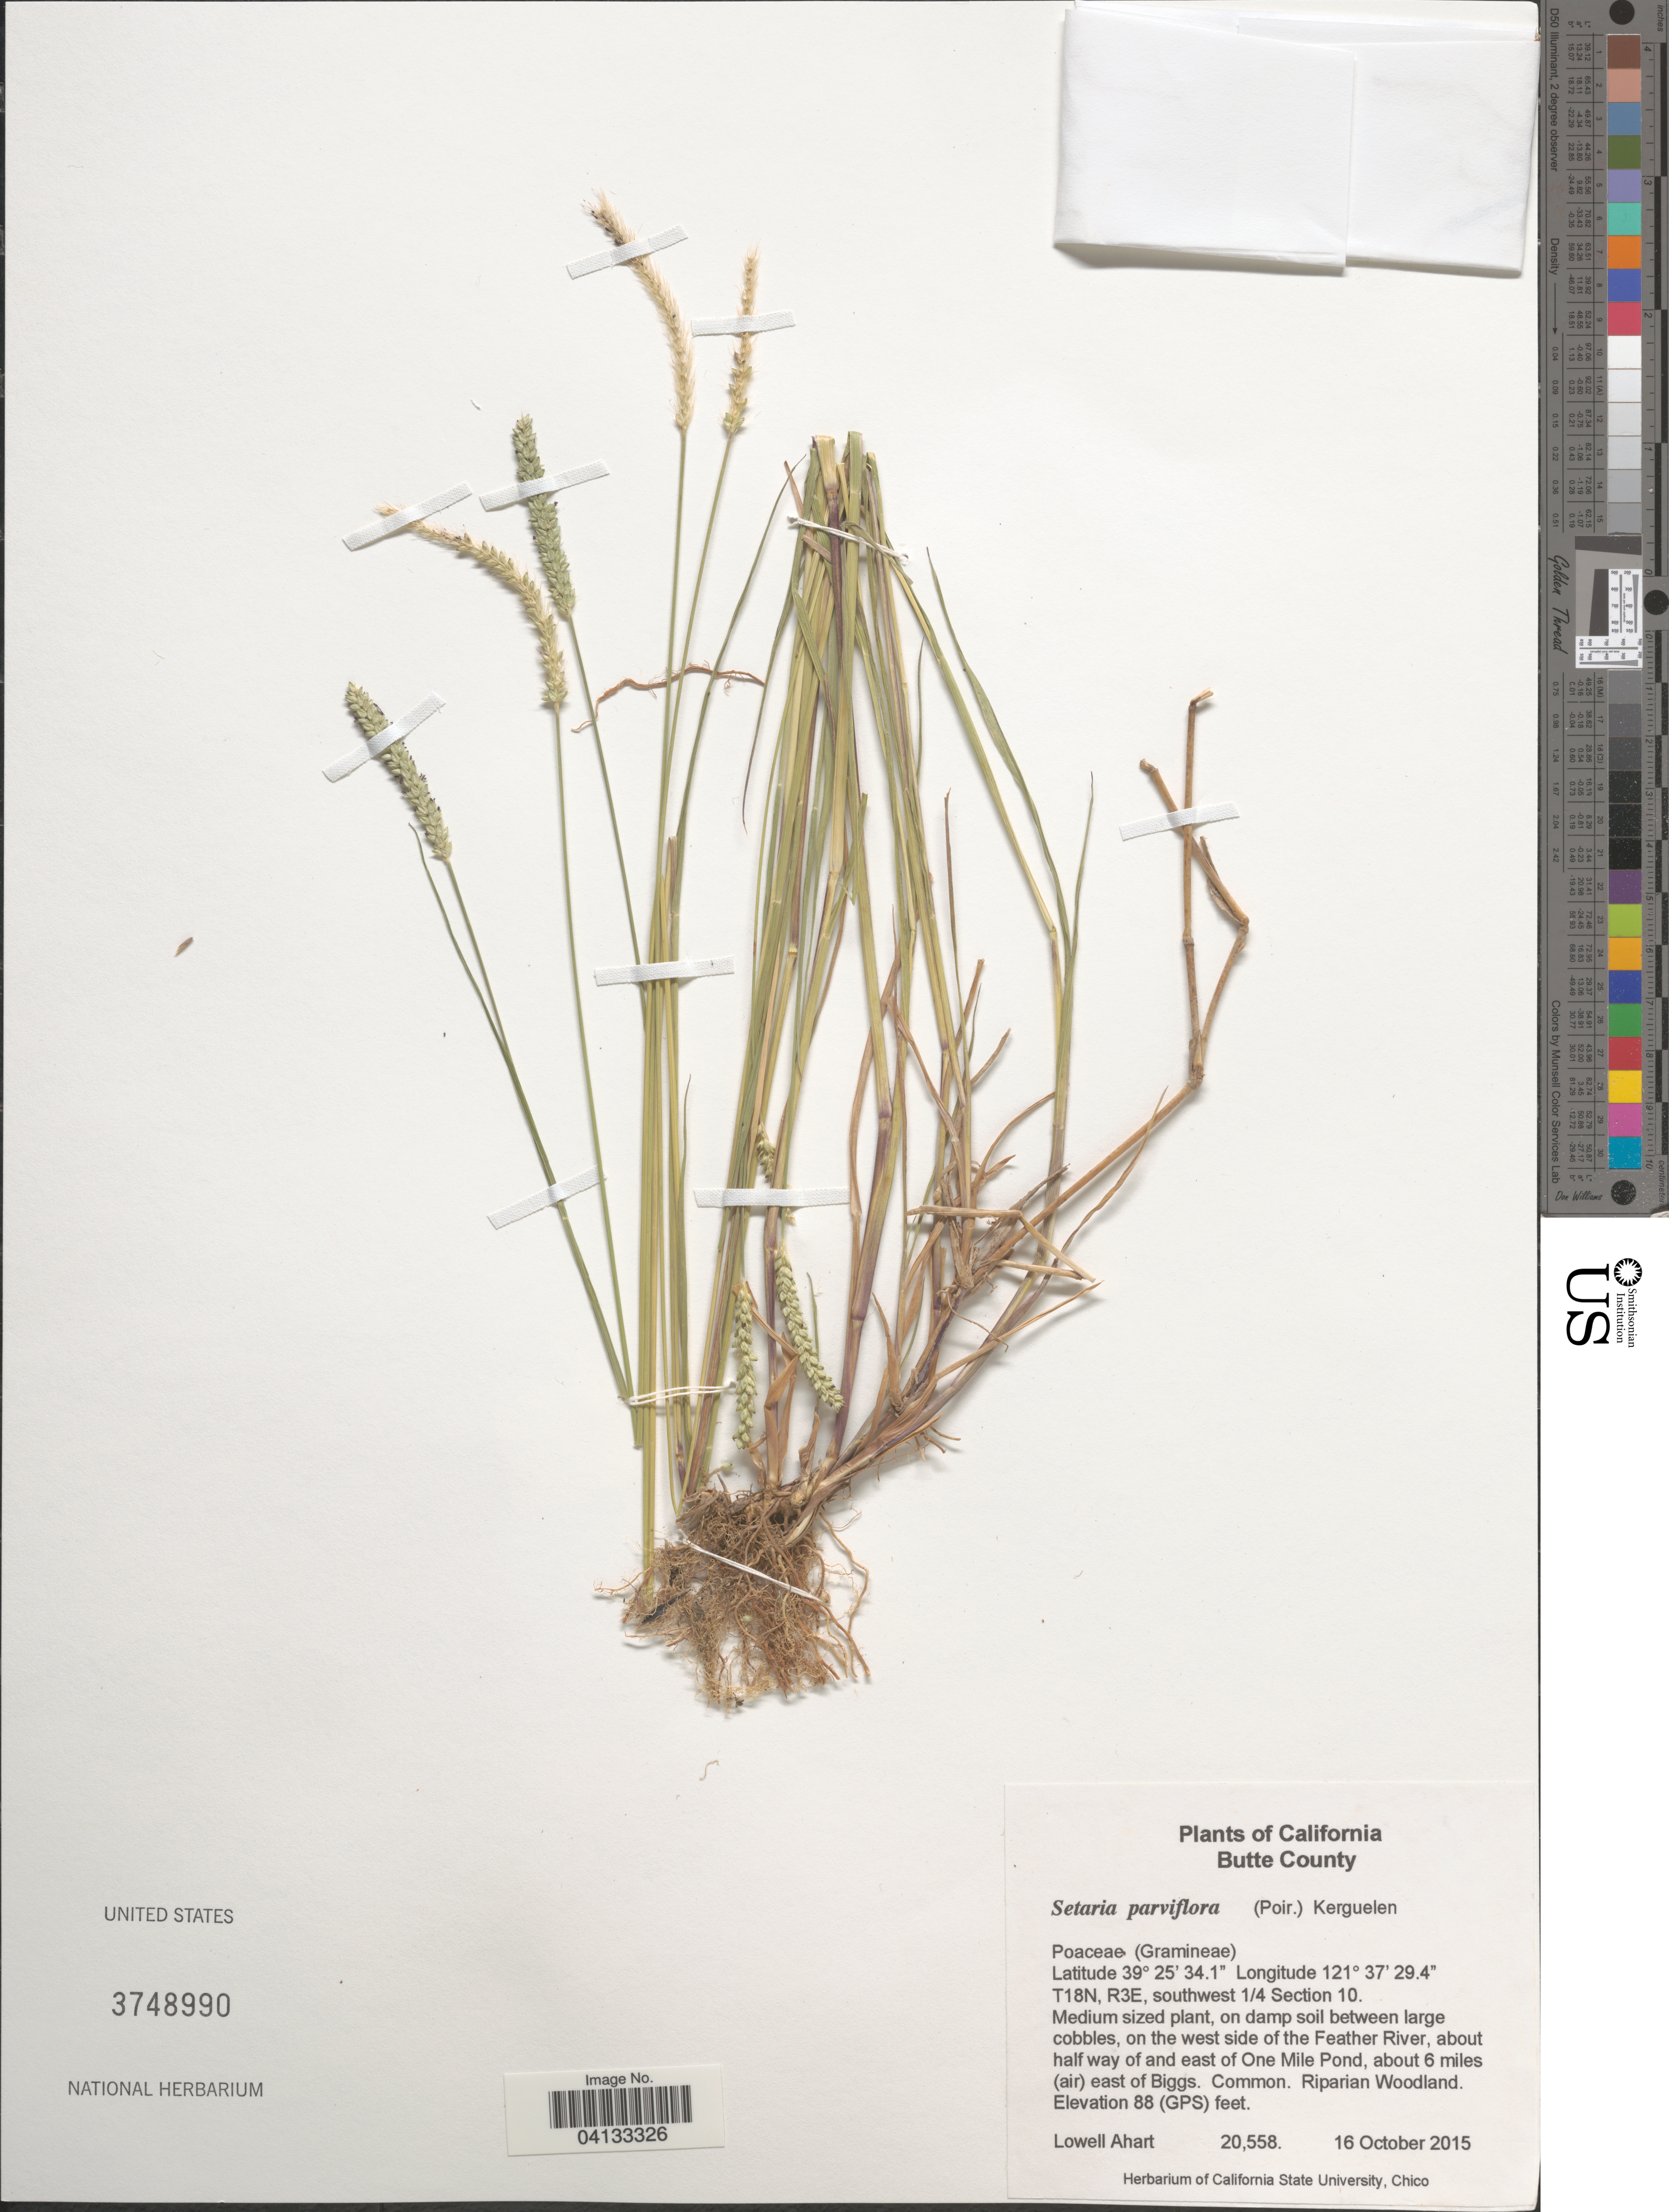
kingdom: Plantae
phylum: Tracheophyta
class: Liliopsida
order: Poales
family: Poaceae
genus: Setaria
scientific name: Setaria parviflora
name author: (Poir.) Kerguélen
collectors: L. Ahart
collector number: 20558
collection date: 2015-10-16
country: United States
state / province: California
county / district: Butte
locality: Butte County. T18N, R3E, southwest 1/4 Section 10. On the west side of the Feather River, about half way of and east of One Mile Pond, about 6 miles (air) east of Biggs.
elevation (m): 27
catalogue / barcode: US 3748990